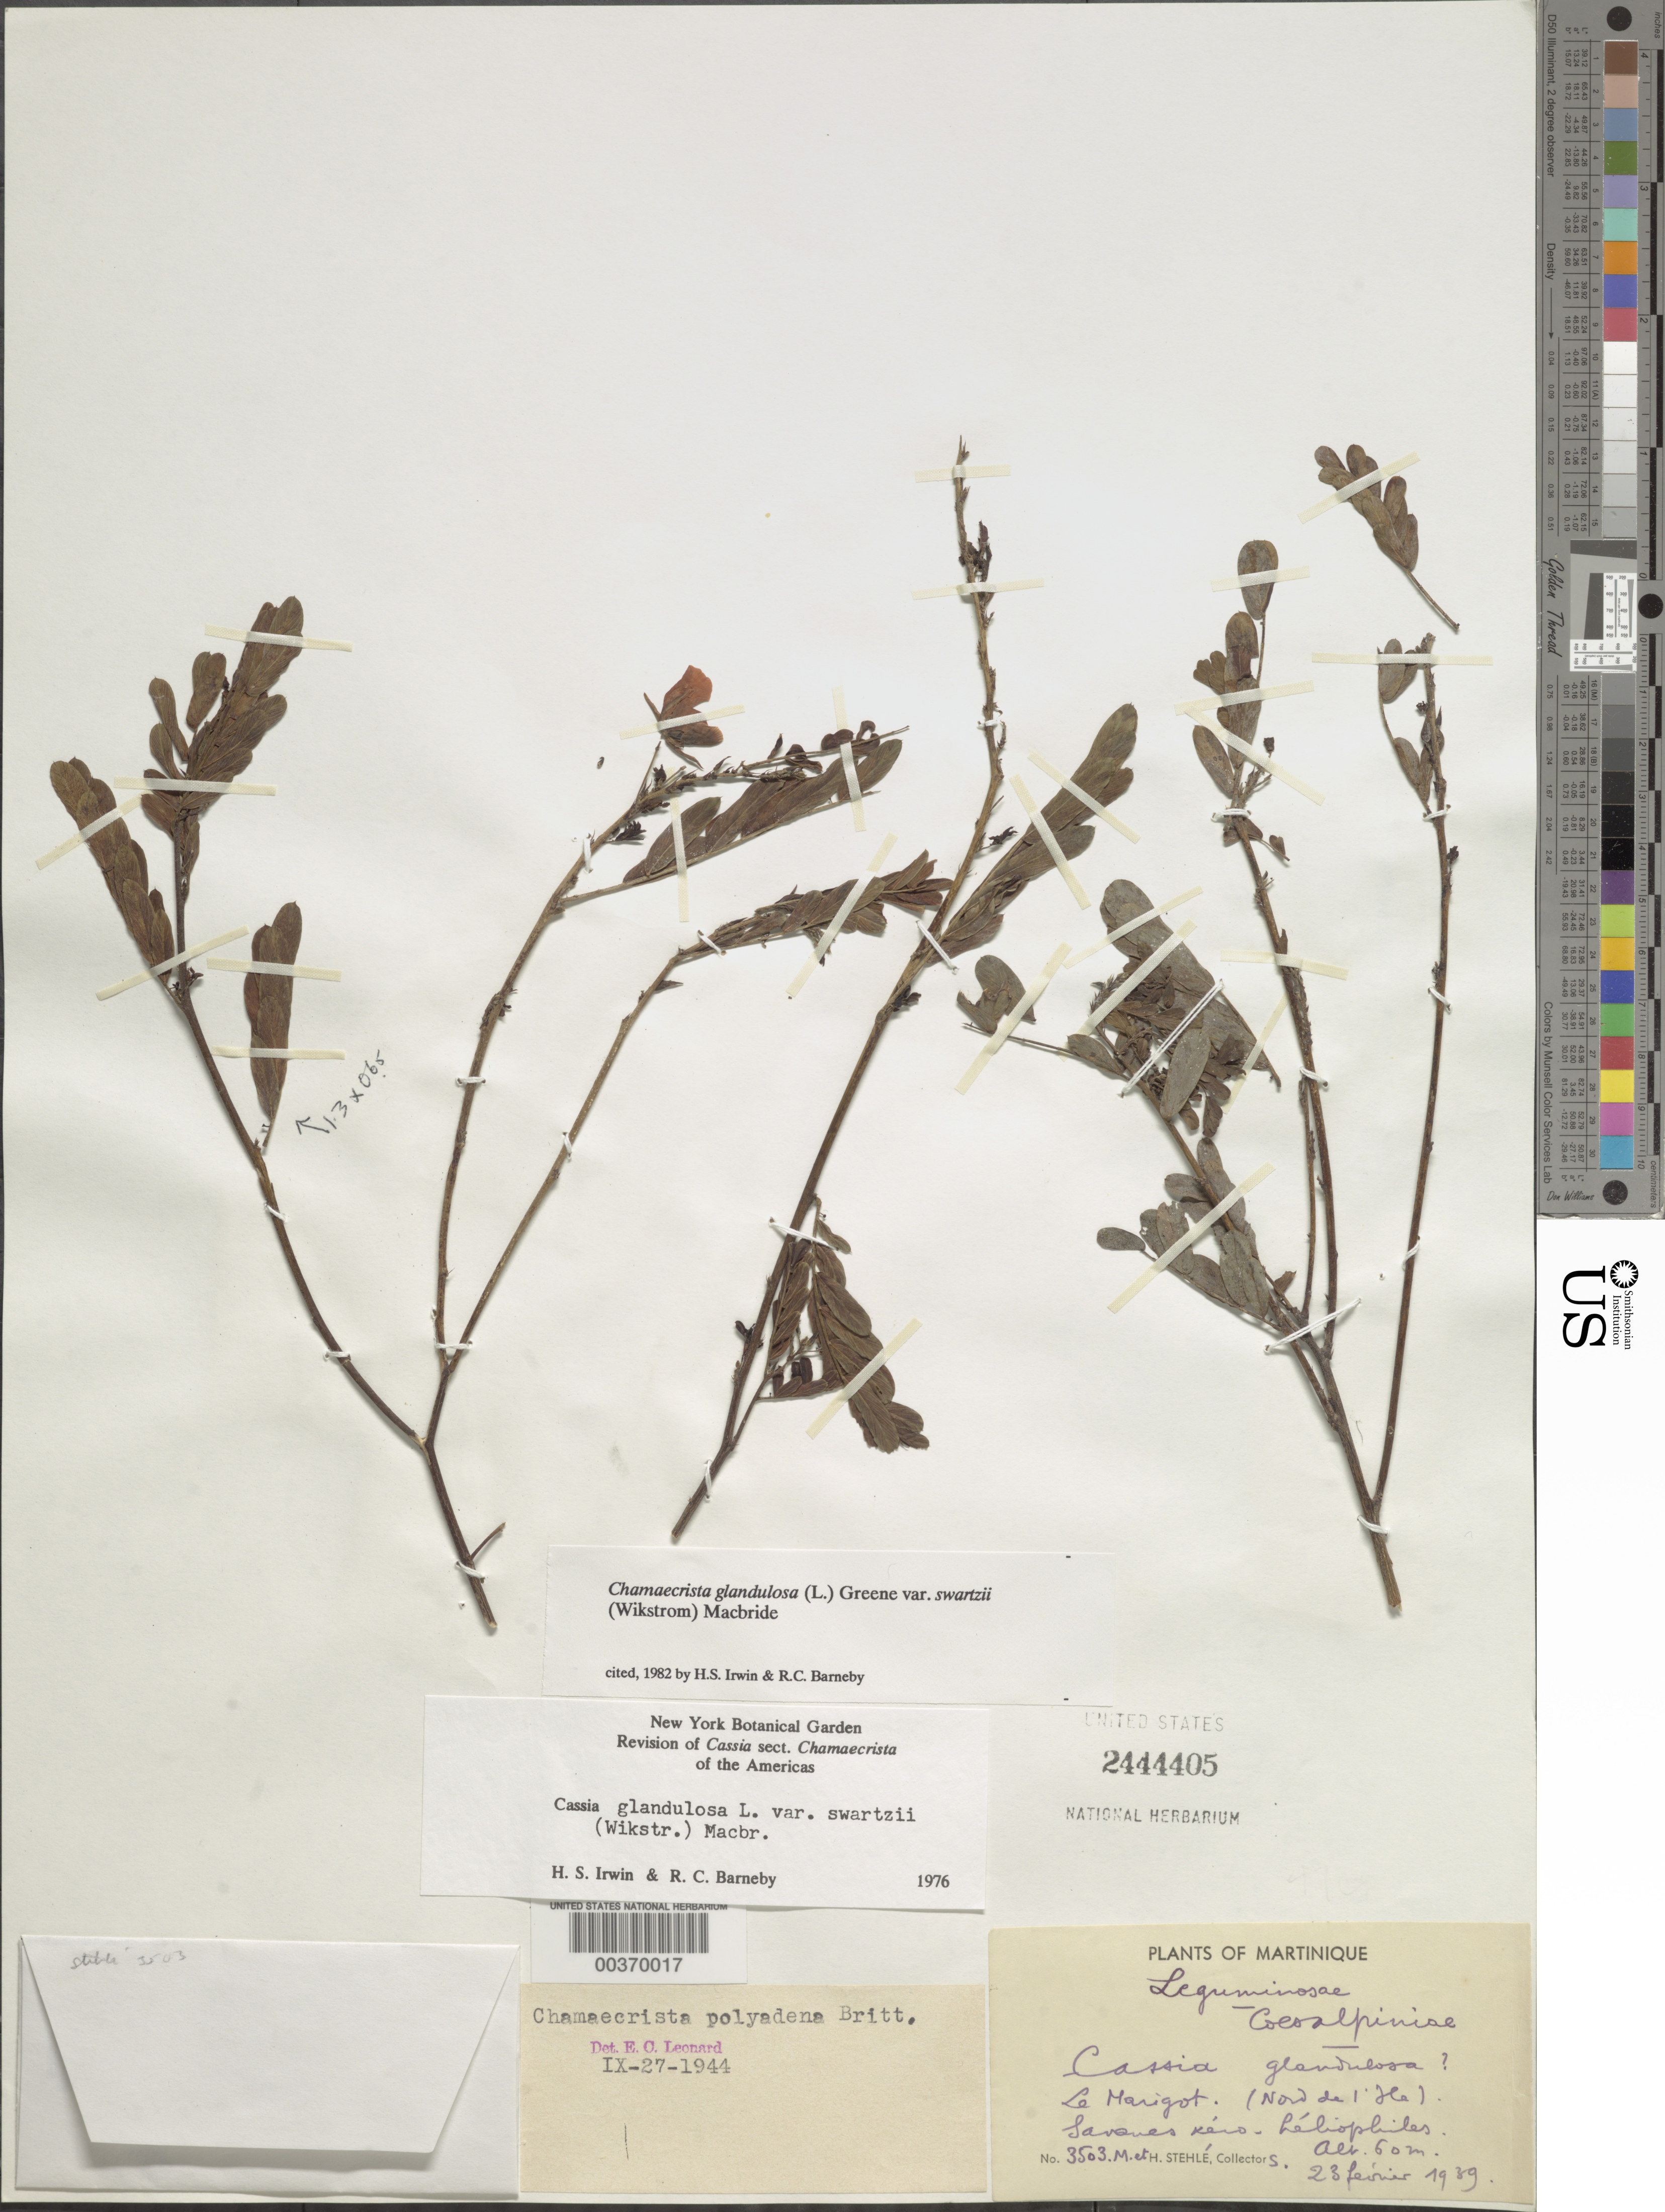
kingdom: Plantae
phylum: Tracheophyta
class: Magnoliopsida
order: Fabales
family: Fabaceae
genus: Chamaecrista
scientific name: Chamaecrista glandulosa var. swartzii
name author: (Wikstr.) H.S. Irwin & Barneby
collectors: H. Stehlé & M. Stehlé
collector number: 3503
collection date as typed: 23 Feb 1939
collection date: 1939-02-23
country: Martinique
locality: Le marigot (nord de l'ile)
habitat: Sevanes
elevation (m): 60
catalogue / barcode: US 2444405